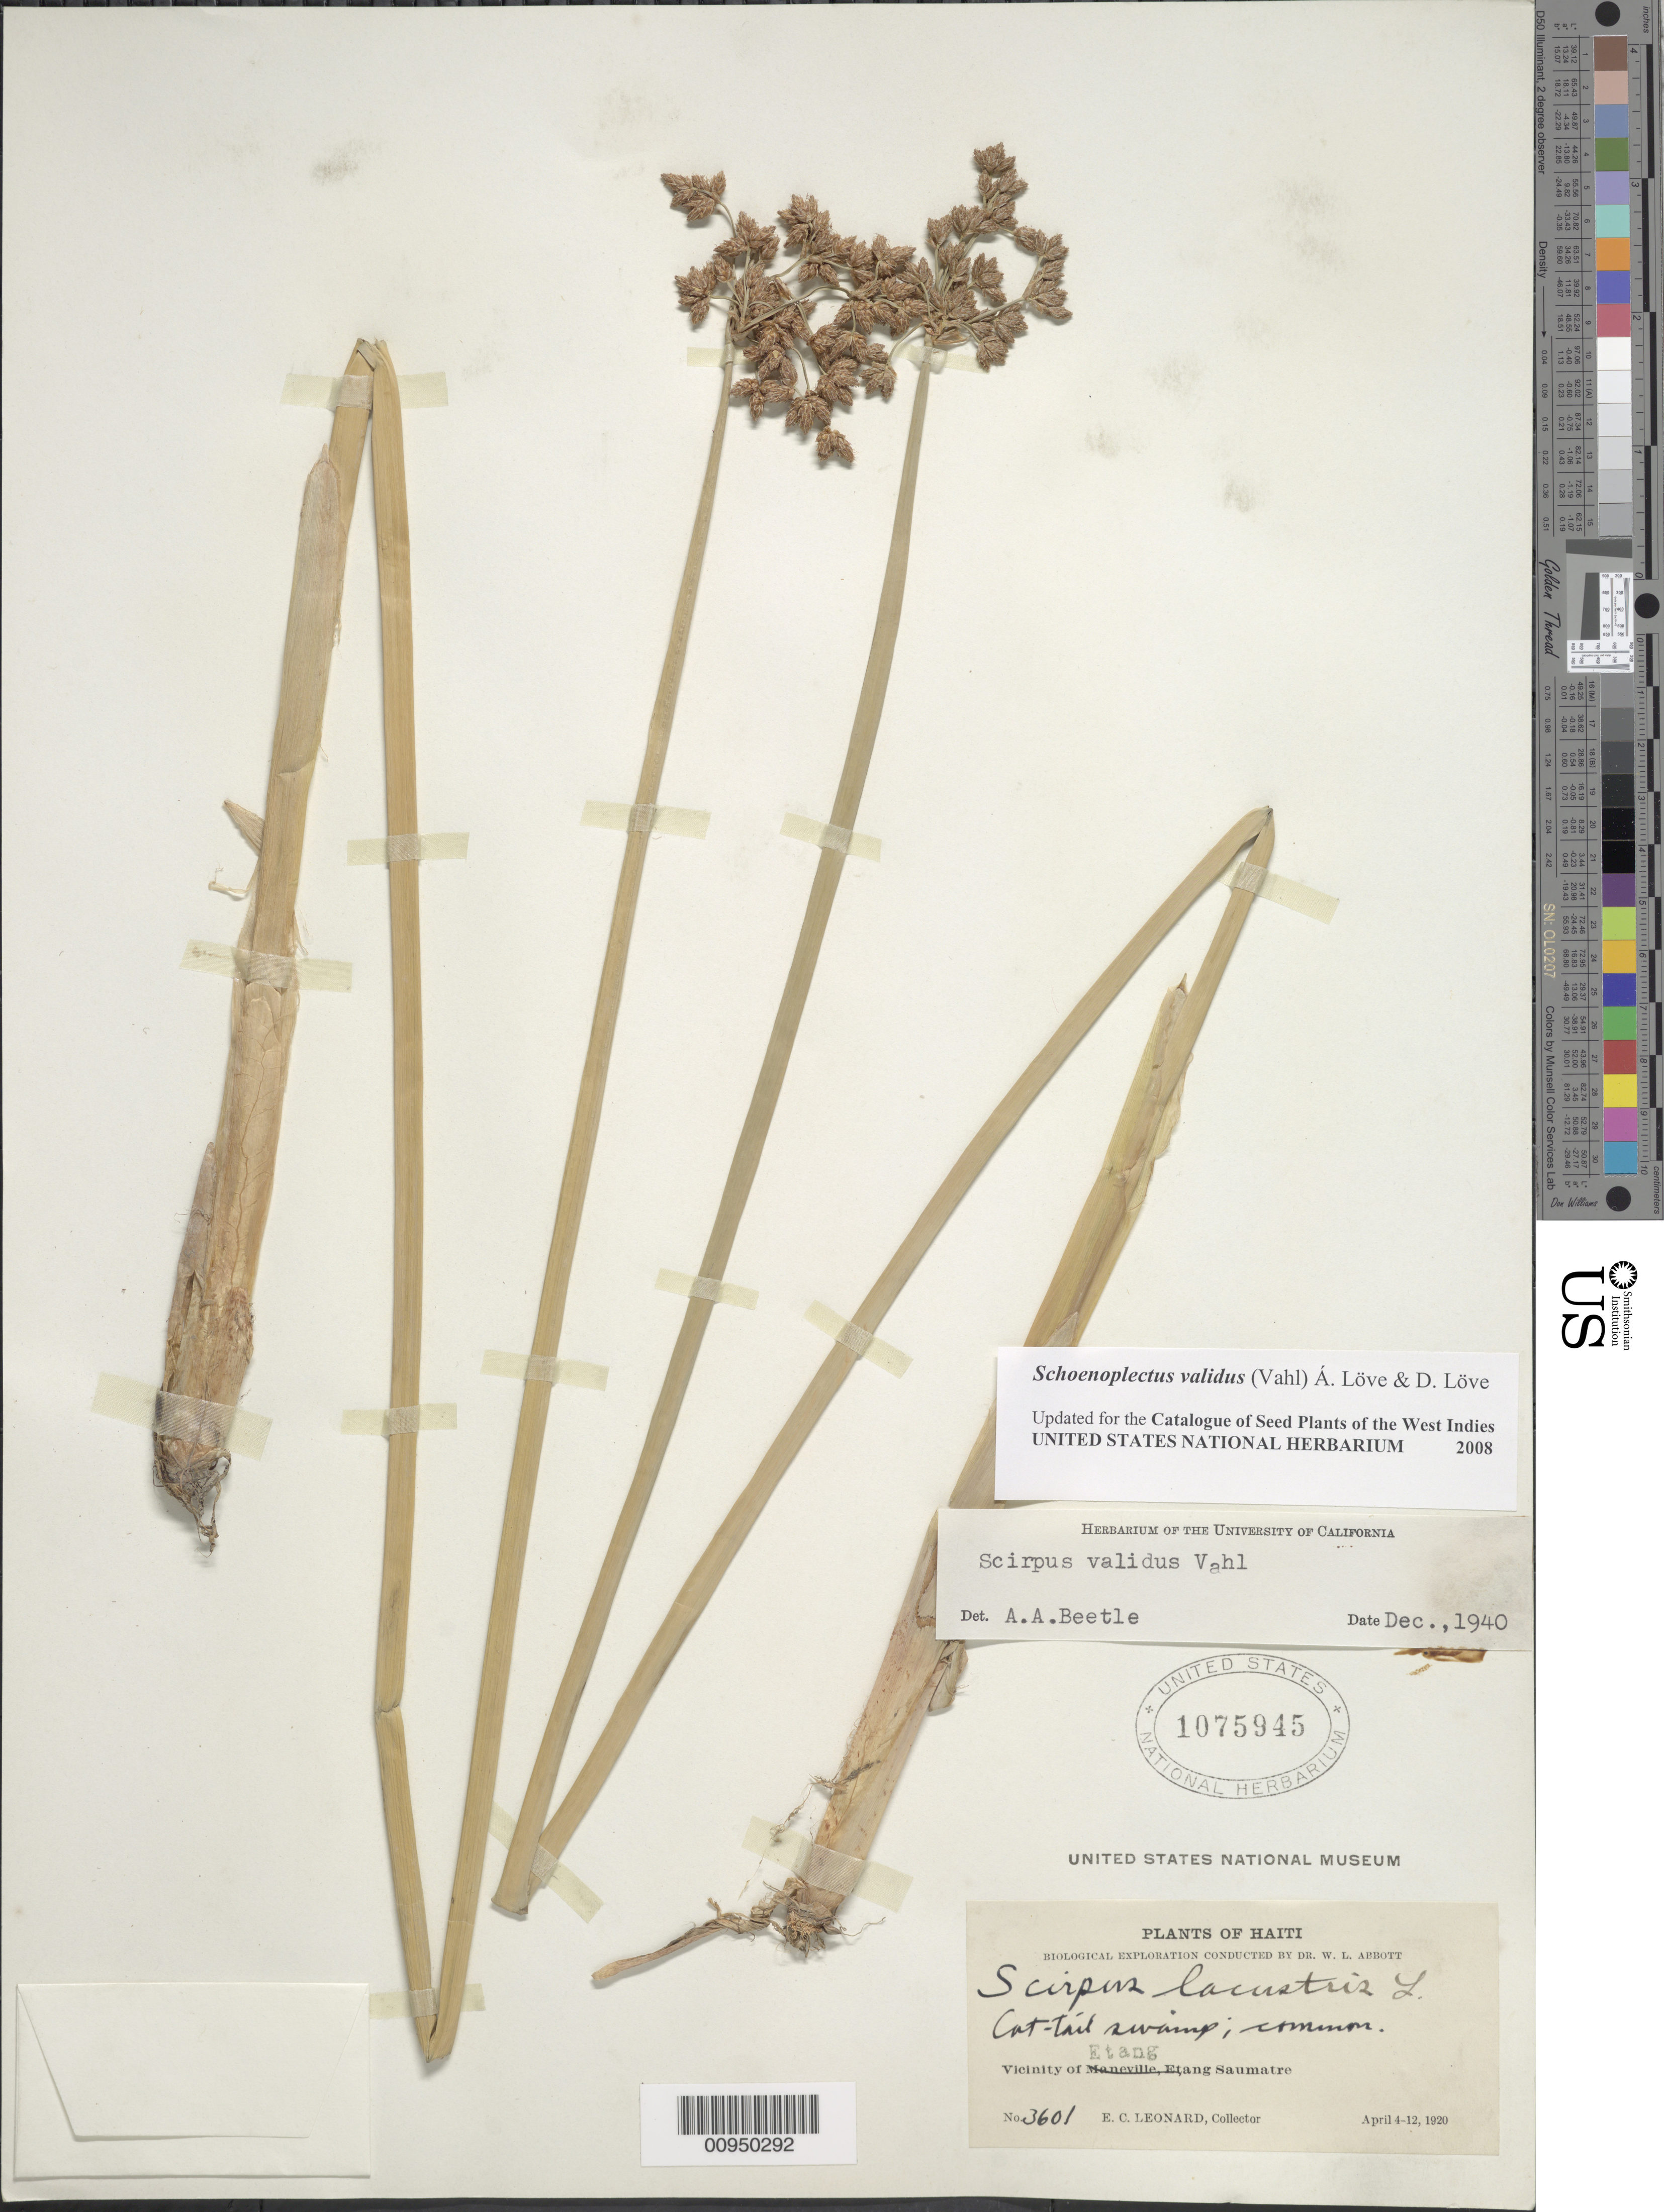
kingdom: Plantae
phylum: Tracheophyta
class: Liliopsida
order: Poales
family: Cyperaceae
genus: Schoenoplectus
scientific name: Schoenoplectus validus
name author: (Vahl) Á. Löve & D. Löve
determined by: Strong, M. T., (US), Smithsonian Institution - National Museum of Natural History (UNITED STATES)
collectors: E. C. Leonard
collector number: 3601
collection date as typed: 04 Apr 1920 to 12 Apr 1920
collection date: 1920-04-04/1920-04-12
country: Haiti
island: Hispaniola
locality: Vicinity of Etang, Etang Saumatre.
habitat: Cat-tail swamp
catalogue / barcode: US 1075945